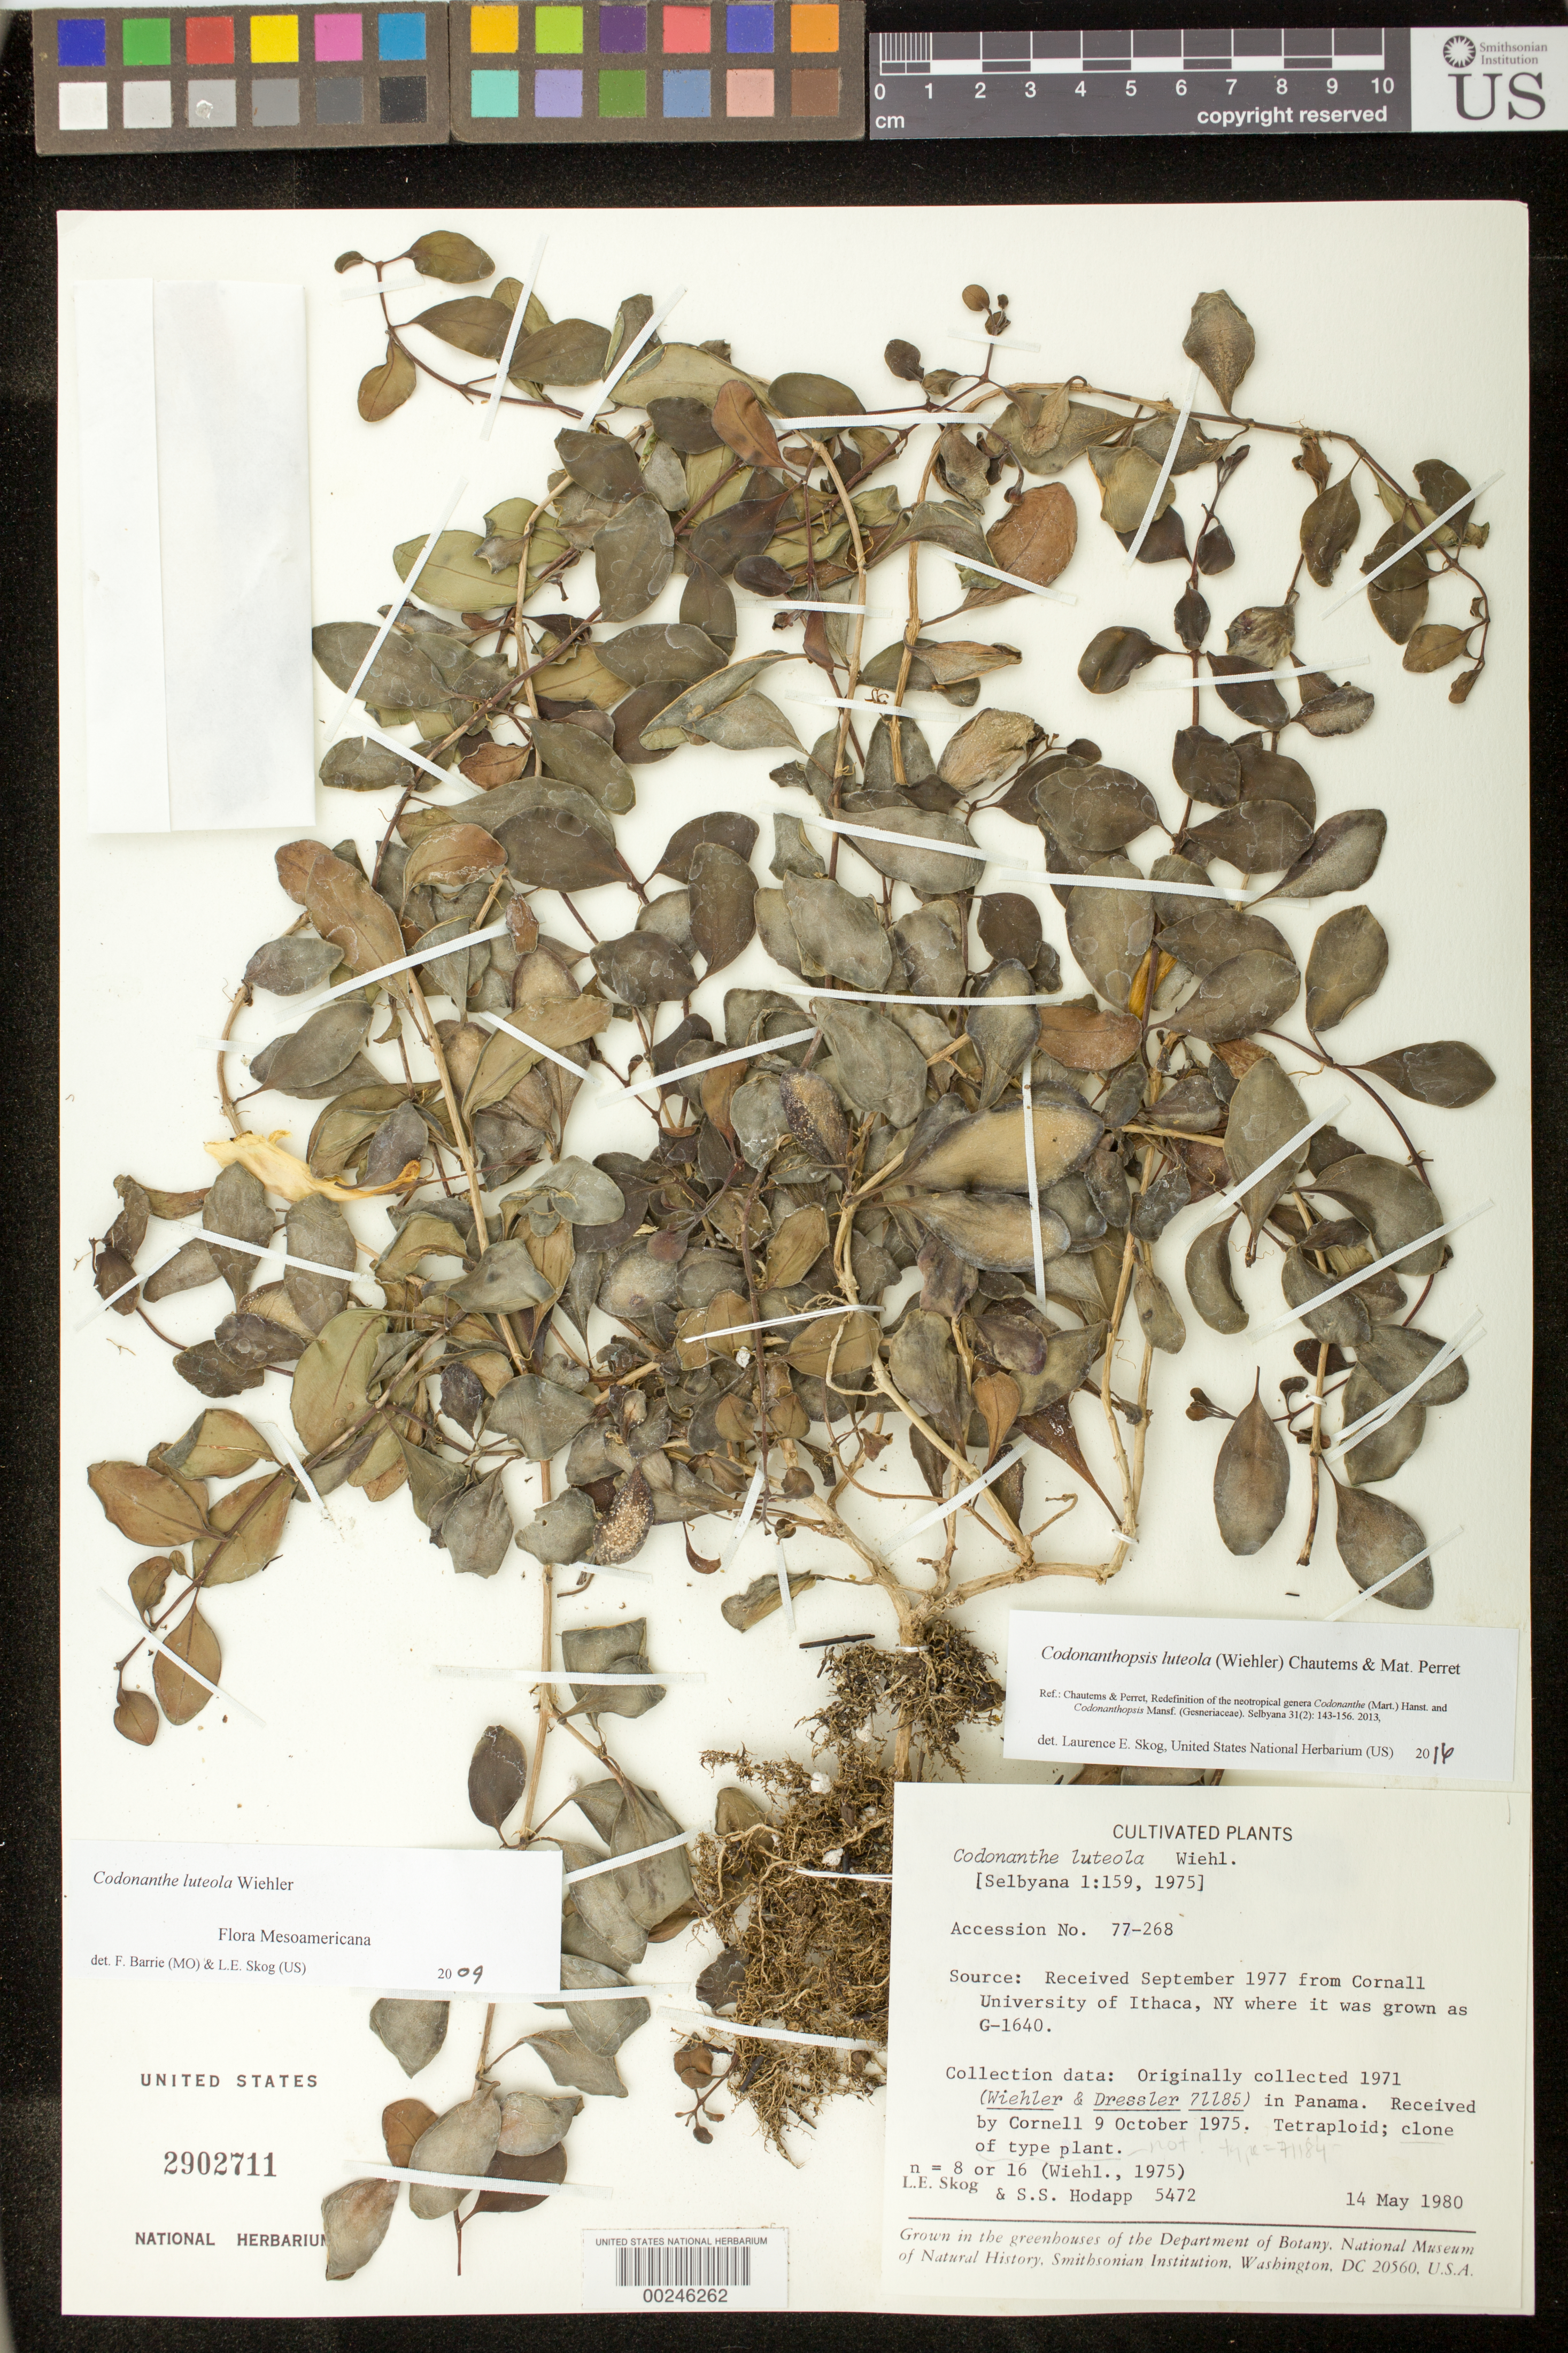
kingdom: Plantae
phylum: Tracheophyta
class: Magnoliopsida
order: Lamiales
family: Gesneriaceae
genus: Codonanthopsis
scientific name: Codonanthopsis luteola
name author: (Wiehler) Chautems & Mat.Perret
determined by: Skog, Laurence E.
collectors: L. E. Skog & S. Hodapp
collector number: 5472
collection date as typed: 14 May 1980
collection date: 1980-05-14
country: Panama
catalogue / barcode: US 2902711